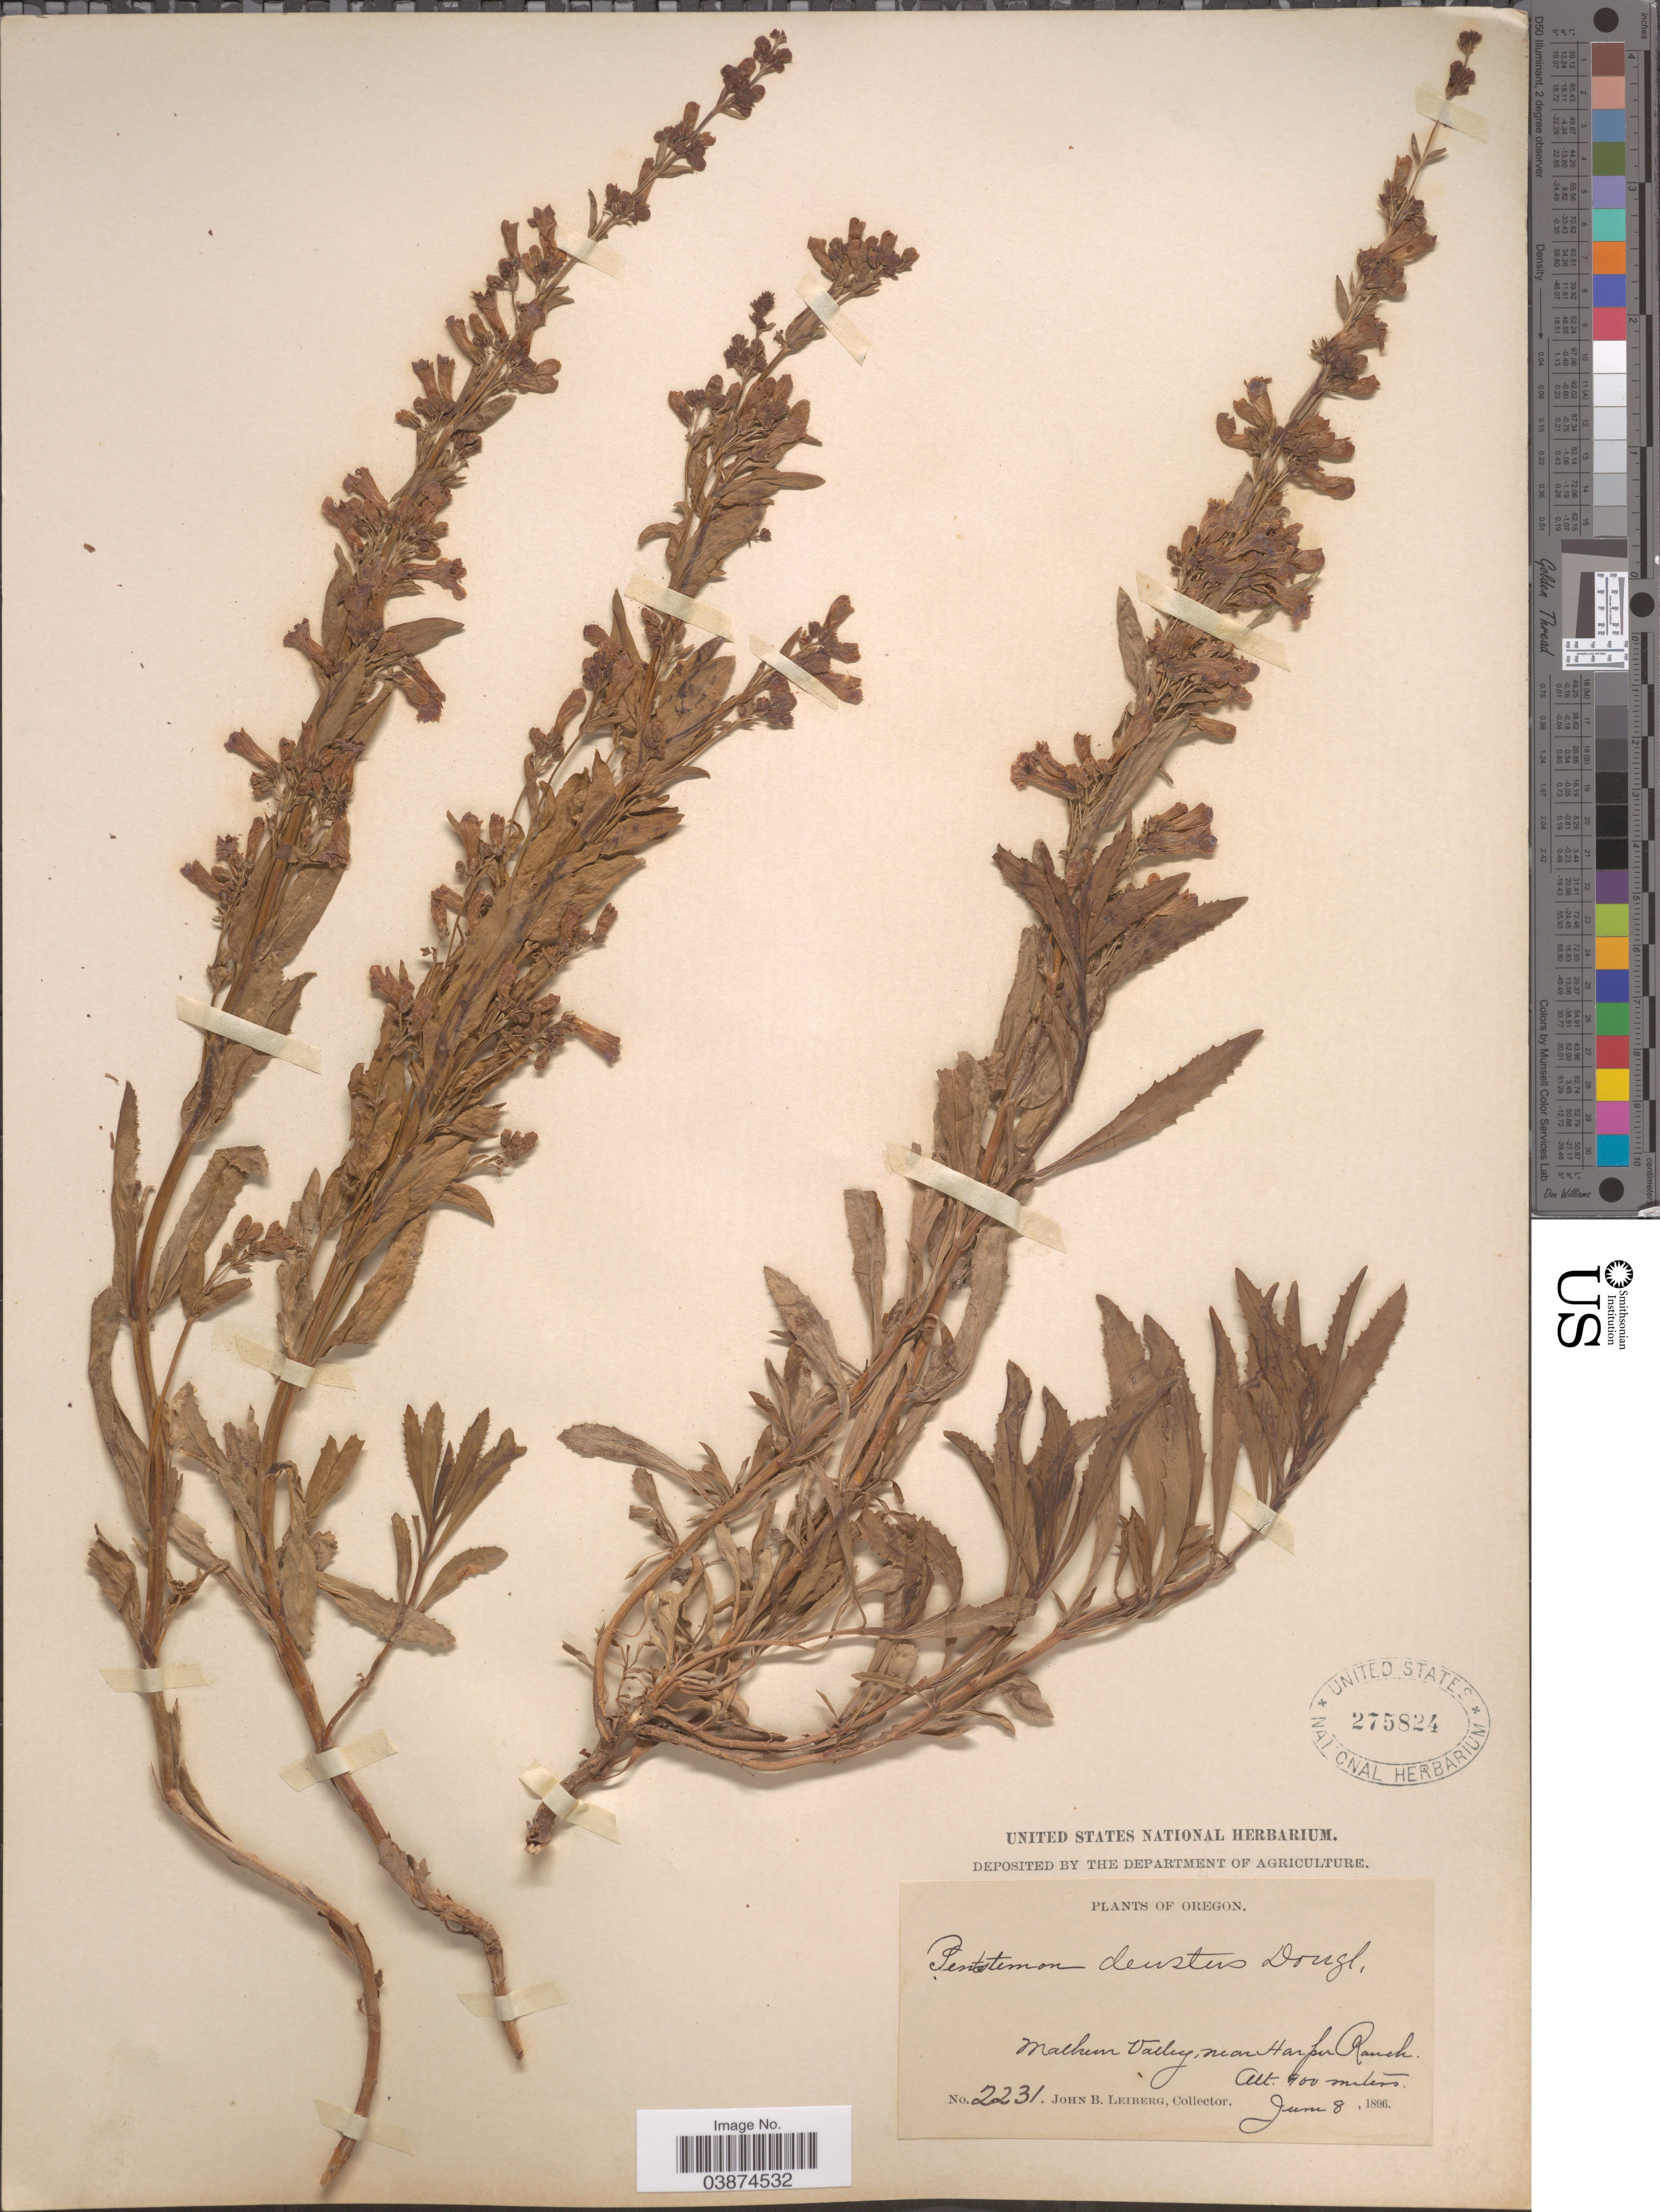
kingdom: Plantae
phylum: Tracheophyta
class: Magnoliopsida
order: Lamiales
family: Plantaginaceae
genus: Penstemon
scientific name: Penstemon deustus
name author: Douglas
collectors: J. B. Leiberg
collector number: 2231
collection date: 1896-06-08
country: United States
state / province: Oregon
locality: Malheun Valley, near Harper Ranch.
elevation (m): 900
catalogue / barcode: US 275824